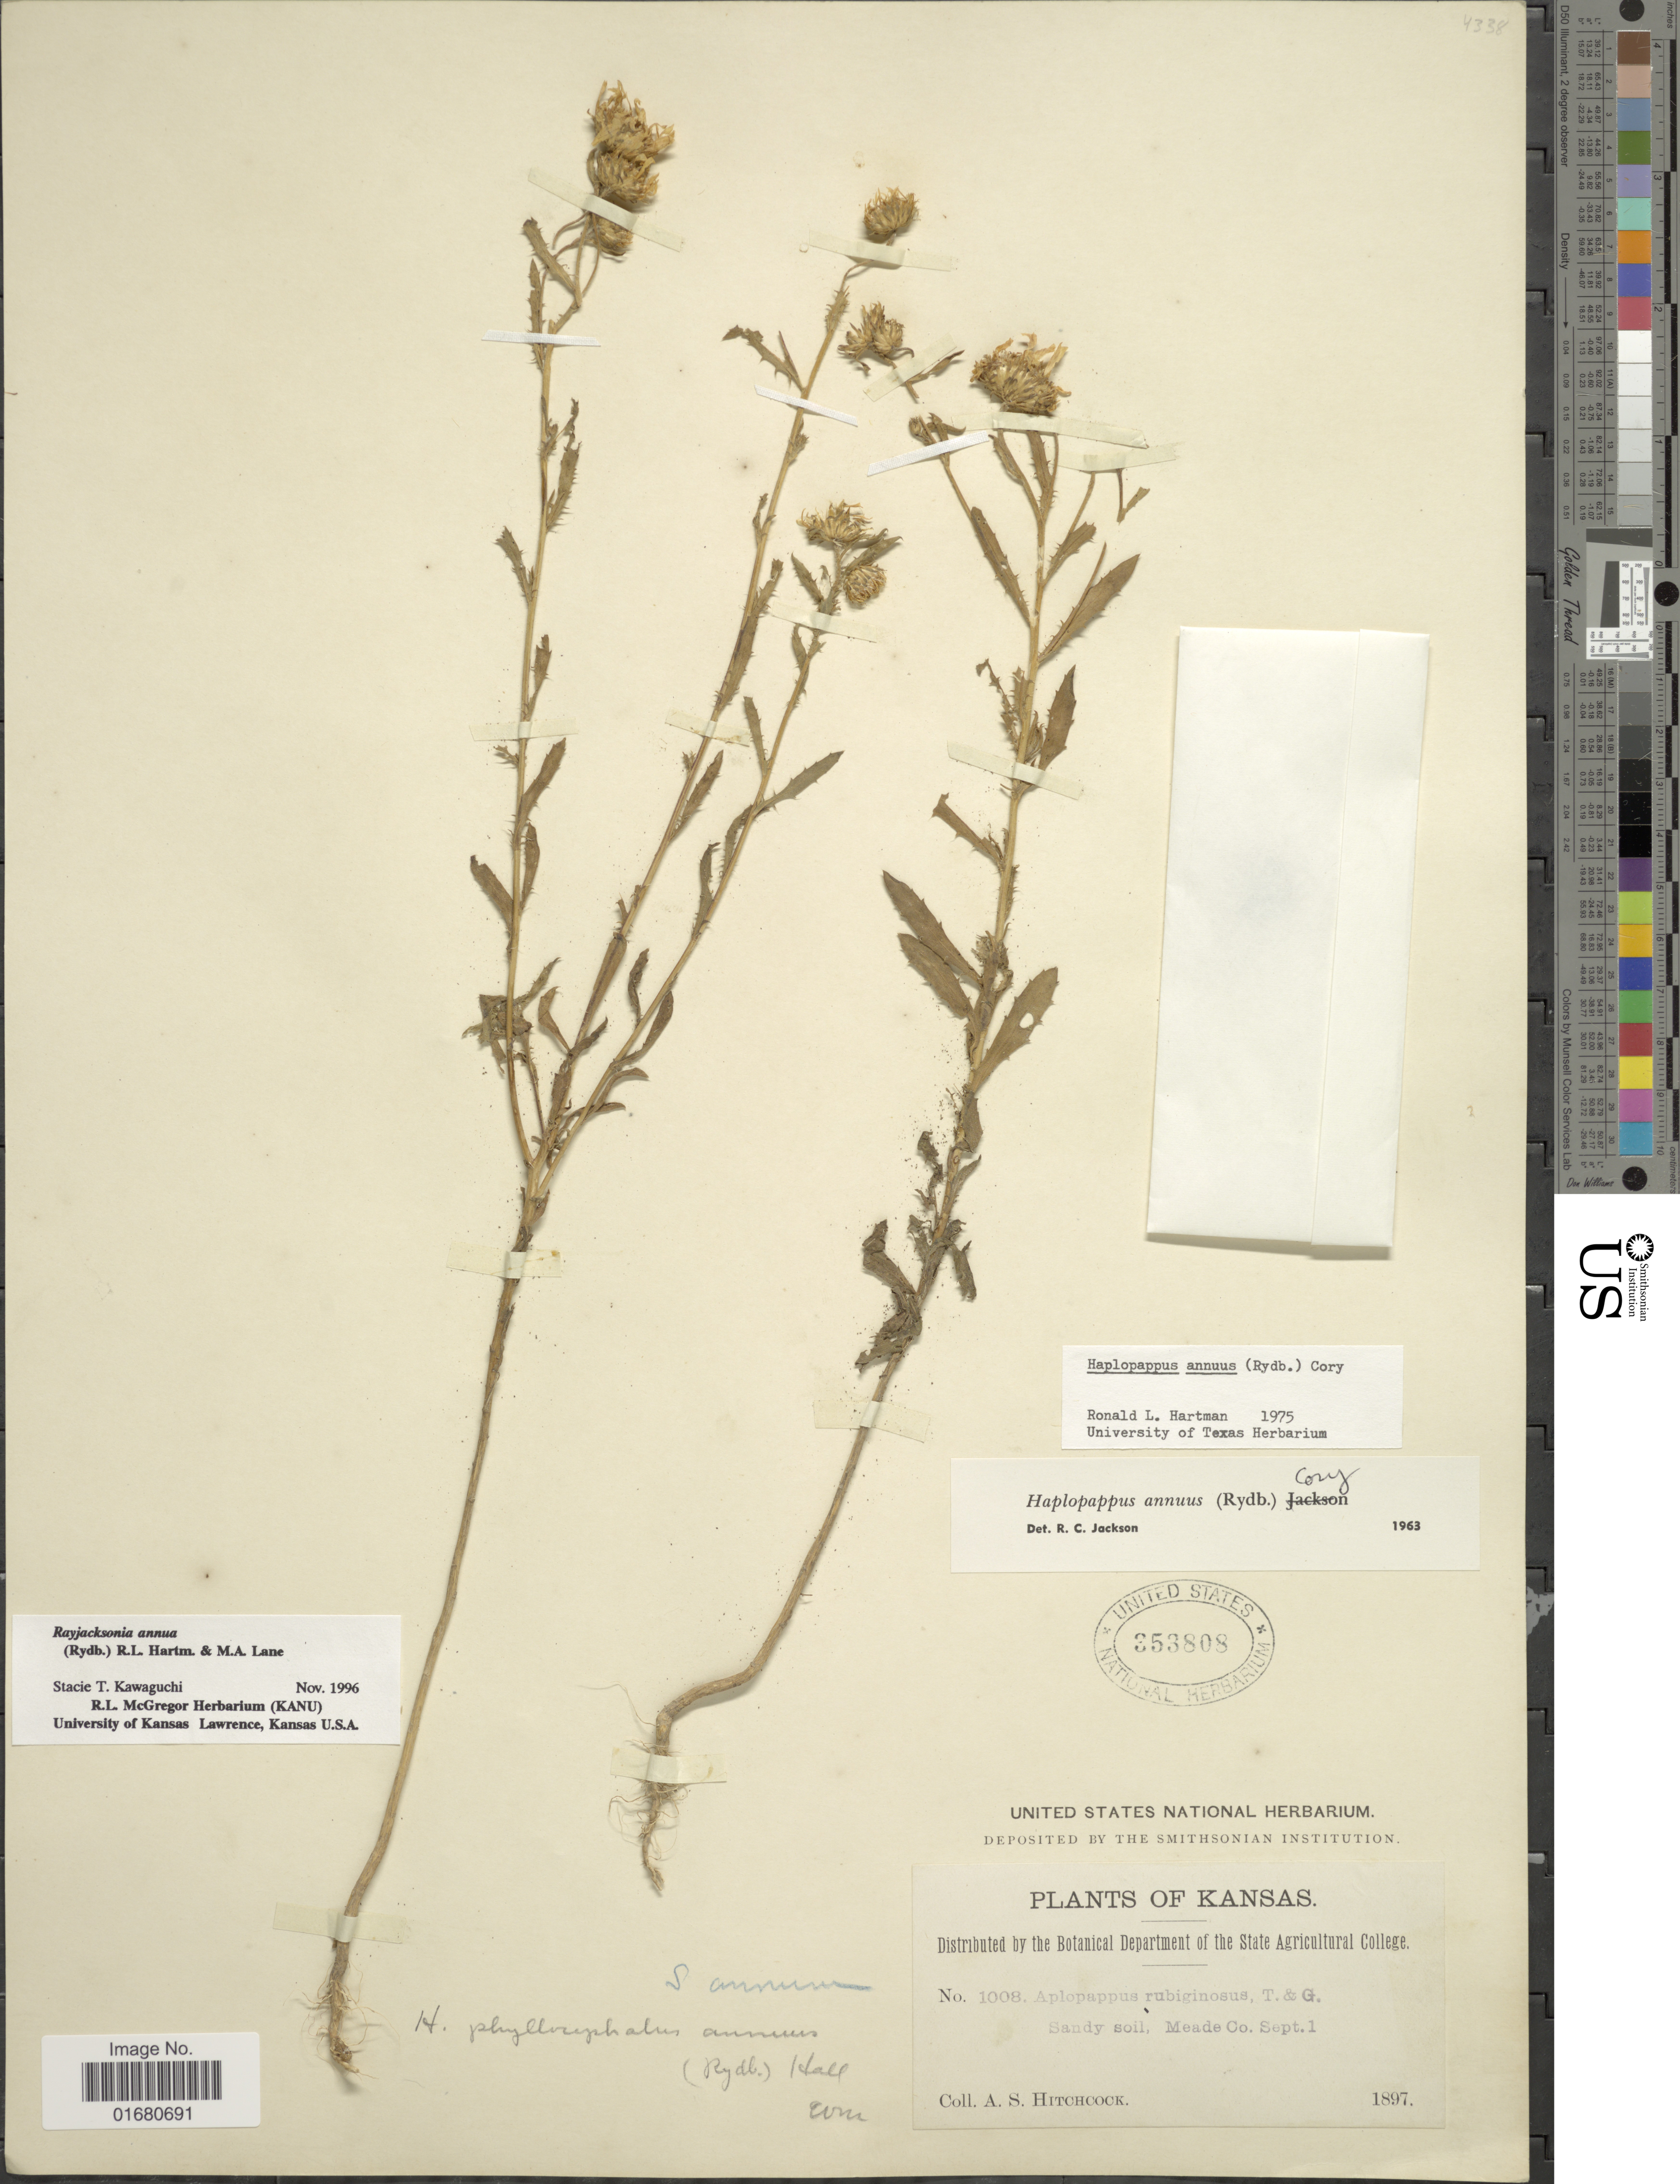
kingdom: Plantae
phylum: Tracheophyta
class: Magnoliopsida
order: Asterales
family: Asteraceae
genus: Rayjacksonia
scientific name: Rayjacksonia annua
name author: (Rydb.) R.L. Hartm. & M.A. Lane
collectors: A. S. Hitchcock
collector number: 1008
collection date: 1897-09-01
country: United States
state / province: Kansas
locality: Meade Co.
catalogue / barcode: US 353808